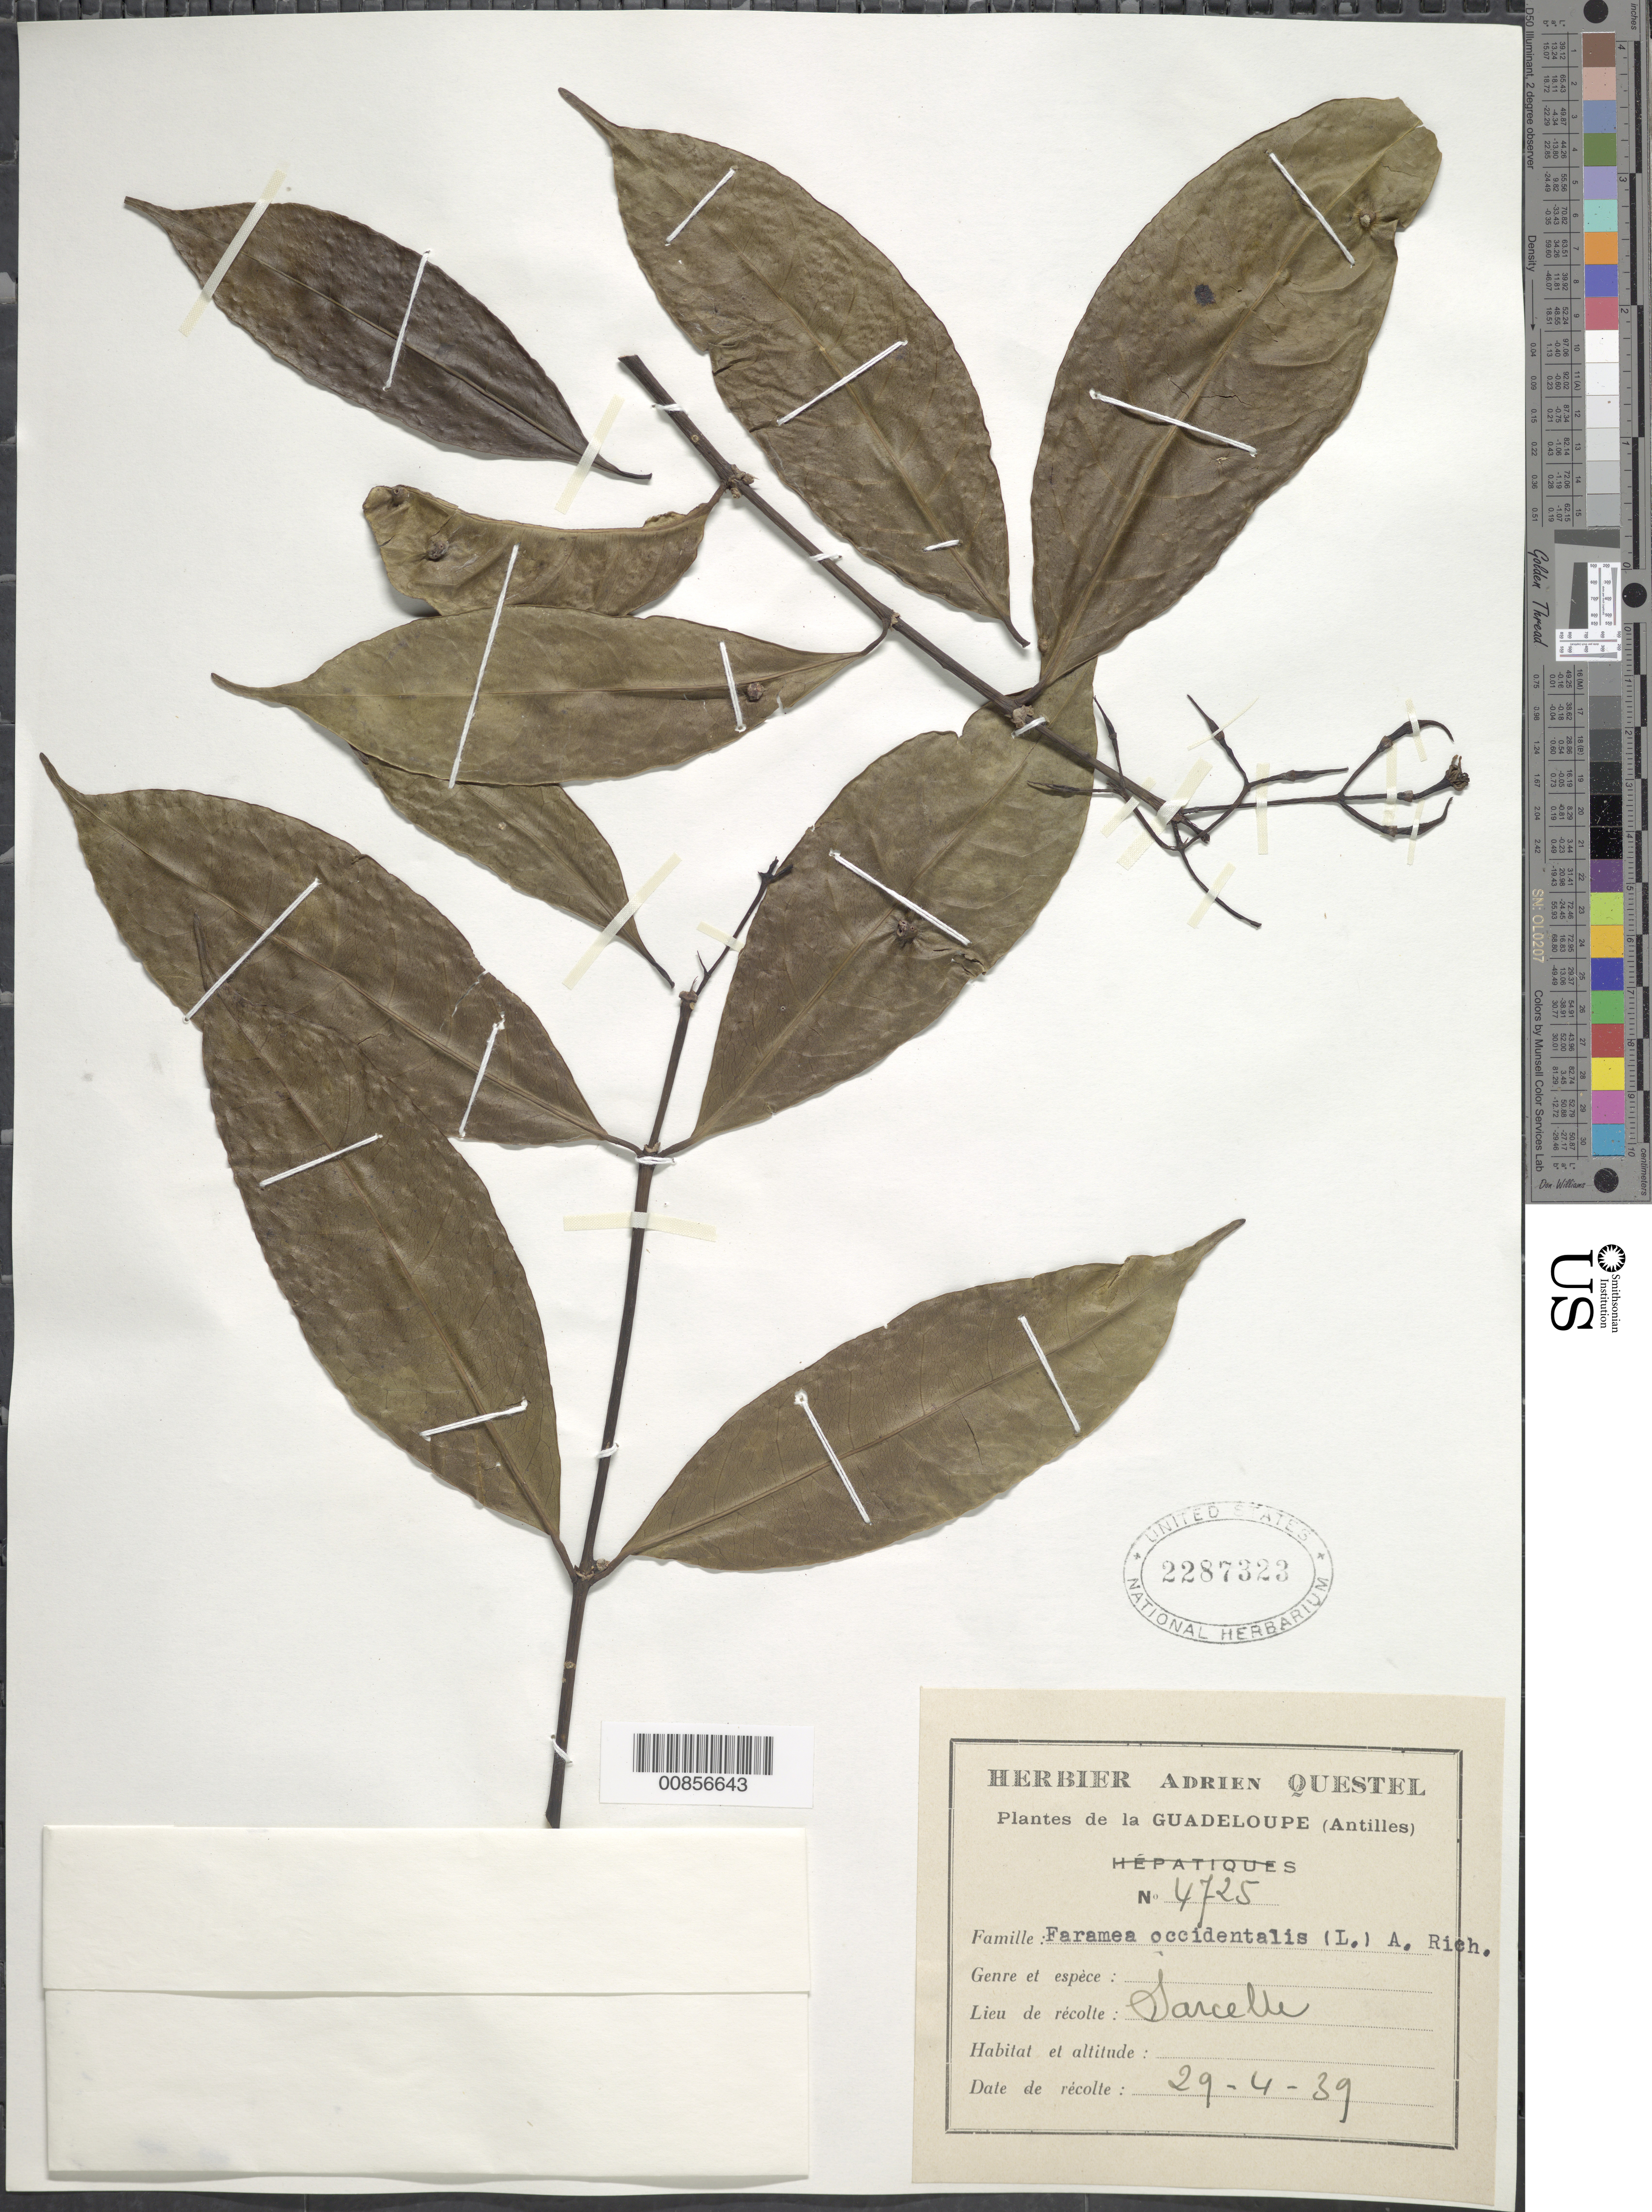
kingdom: Plantae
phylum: Tracheophyta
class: Magnoliopsida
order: Gentianales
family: Rubiaceae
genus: Faramea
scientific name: Faramea occidentalis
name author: (L.) A. Rich.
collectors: A. Questel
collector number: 4725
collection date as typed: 29 Apr 1939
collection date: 1939-04-29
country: Guadeloupe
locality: Sarcelle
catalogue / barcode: US 2287323